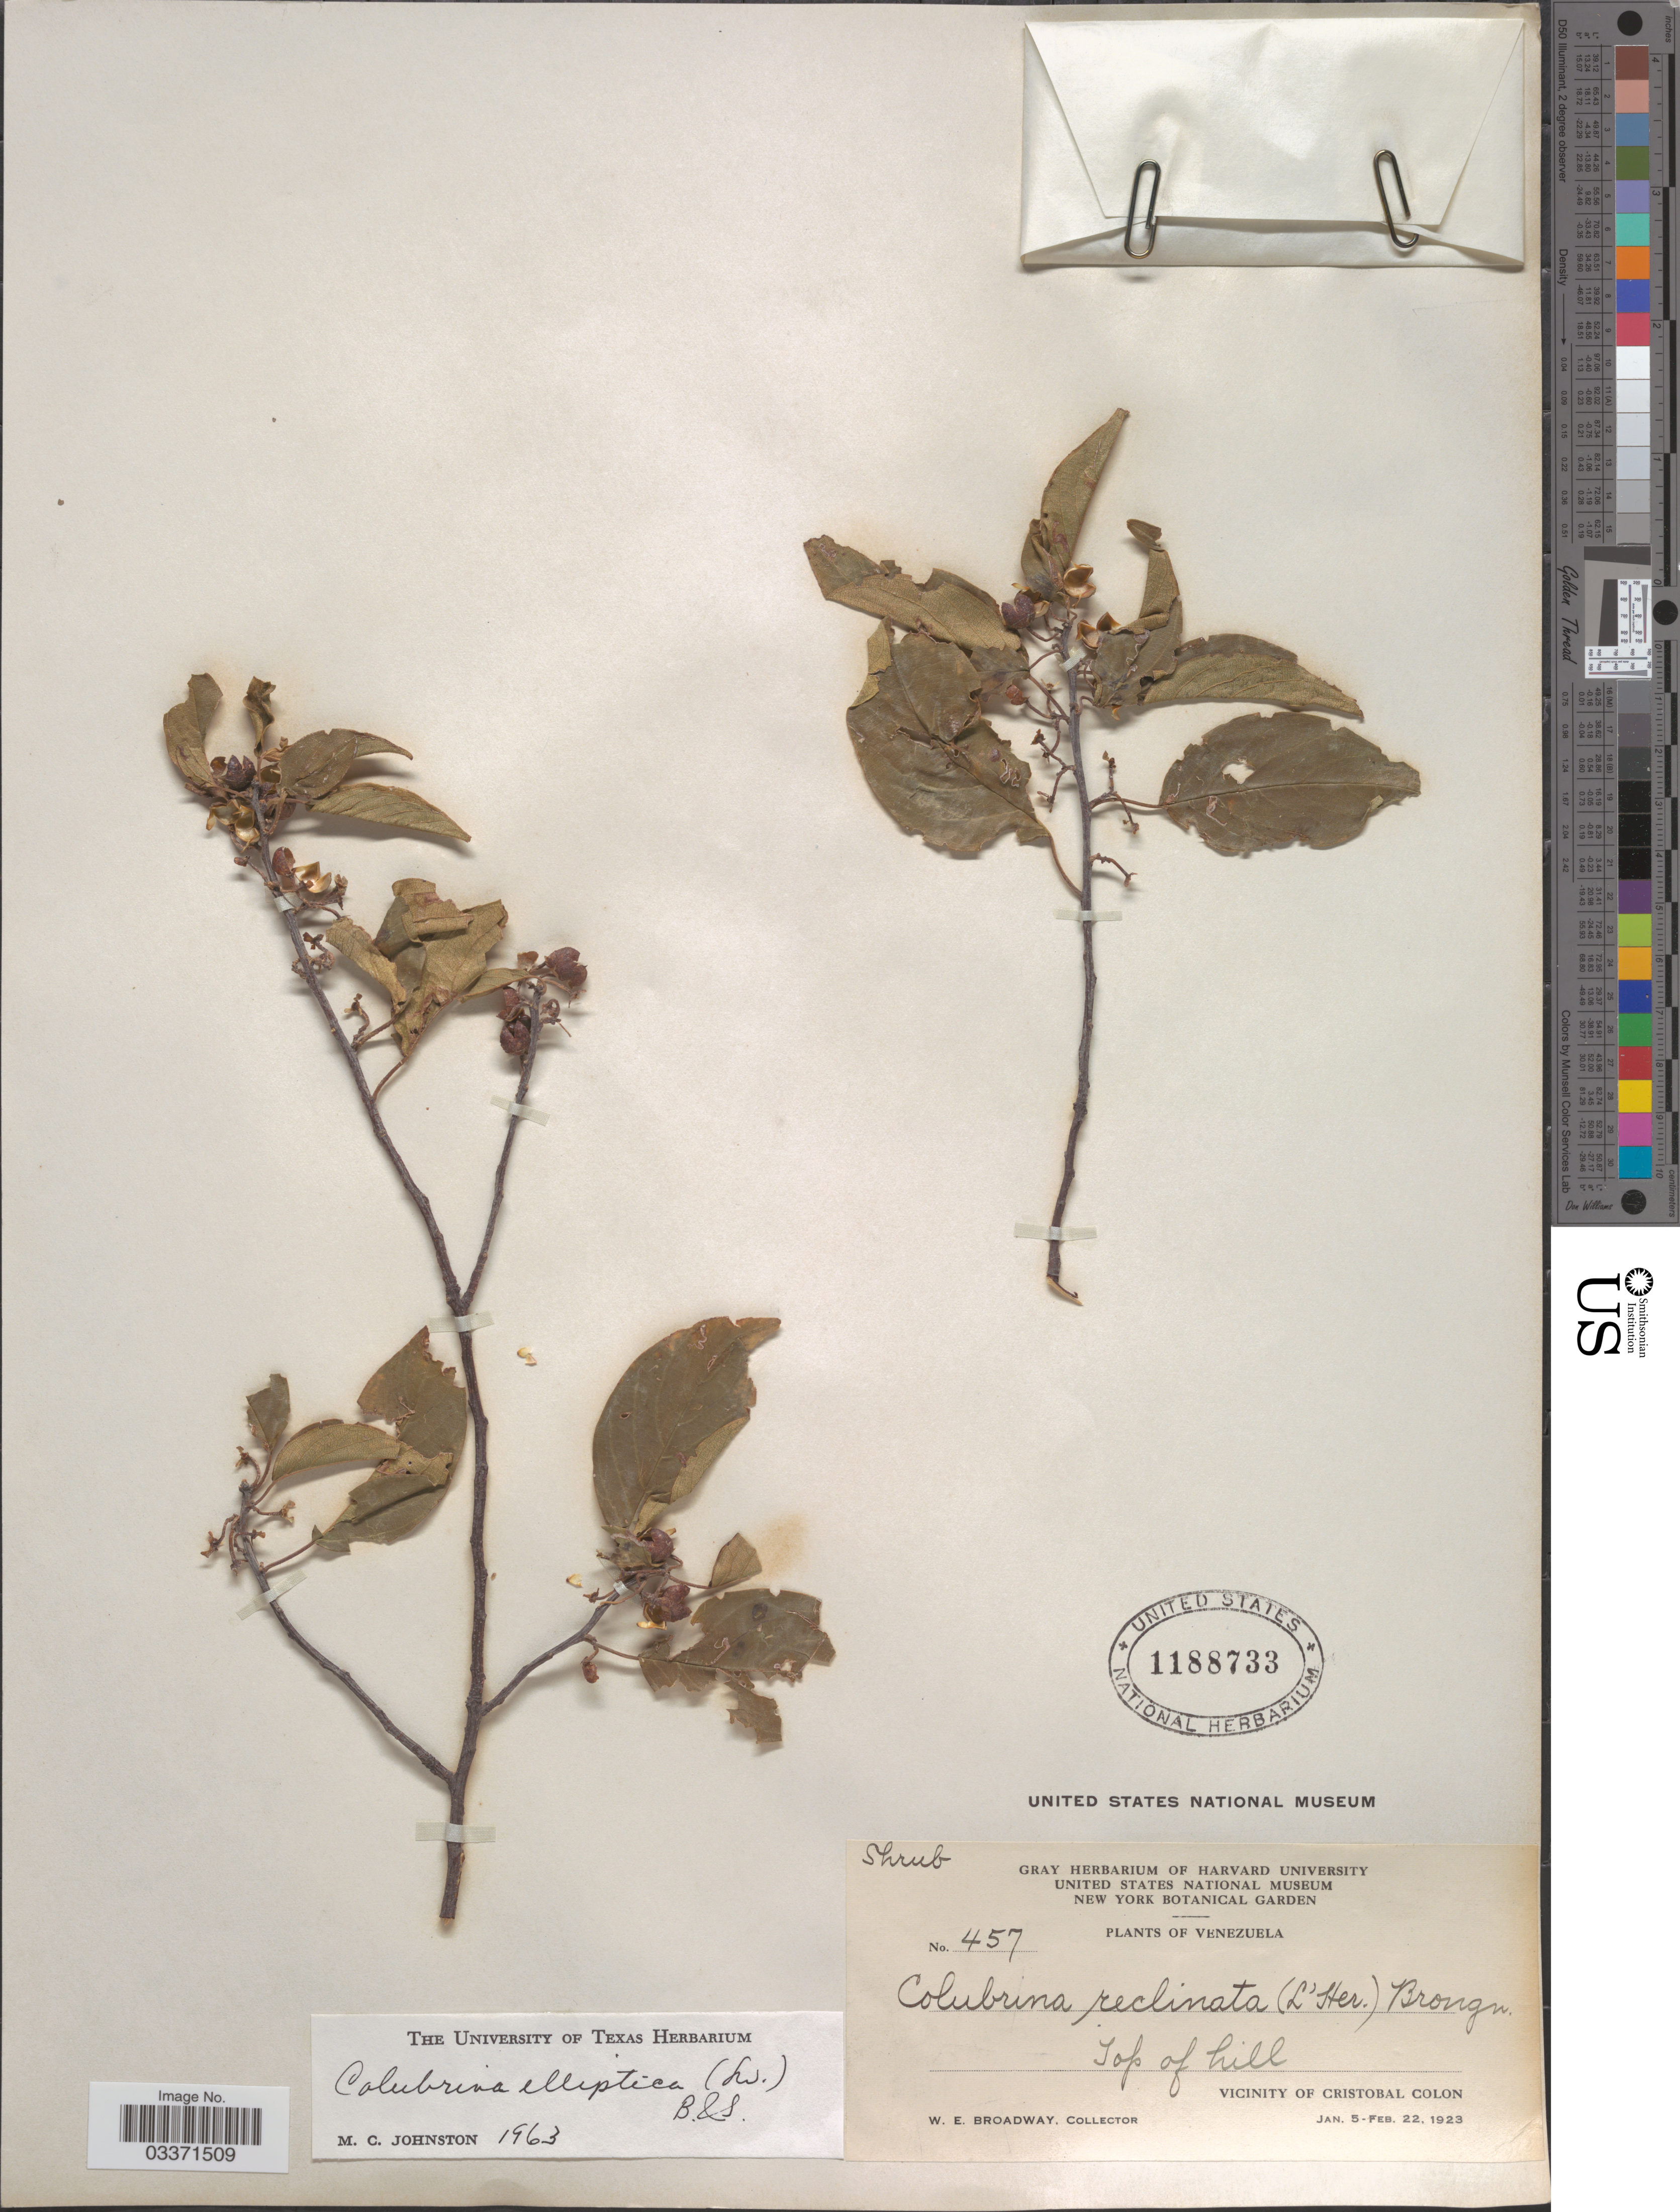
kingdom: Plantae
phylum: Tracheophyta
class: Magnoliopsida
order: Rosales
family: Rhamnaceae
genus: Colubrina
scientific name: Colubrina elliptica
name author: (Sw.) Brizicky & W.L. Stern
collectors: W. E. Broadway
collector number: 457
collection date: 1923-01-05/1923-02-22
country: Venezuela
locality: Top of hill, Vicinity of Cristobal Colon.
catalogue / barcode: US 1188733